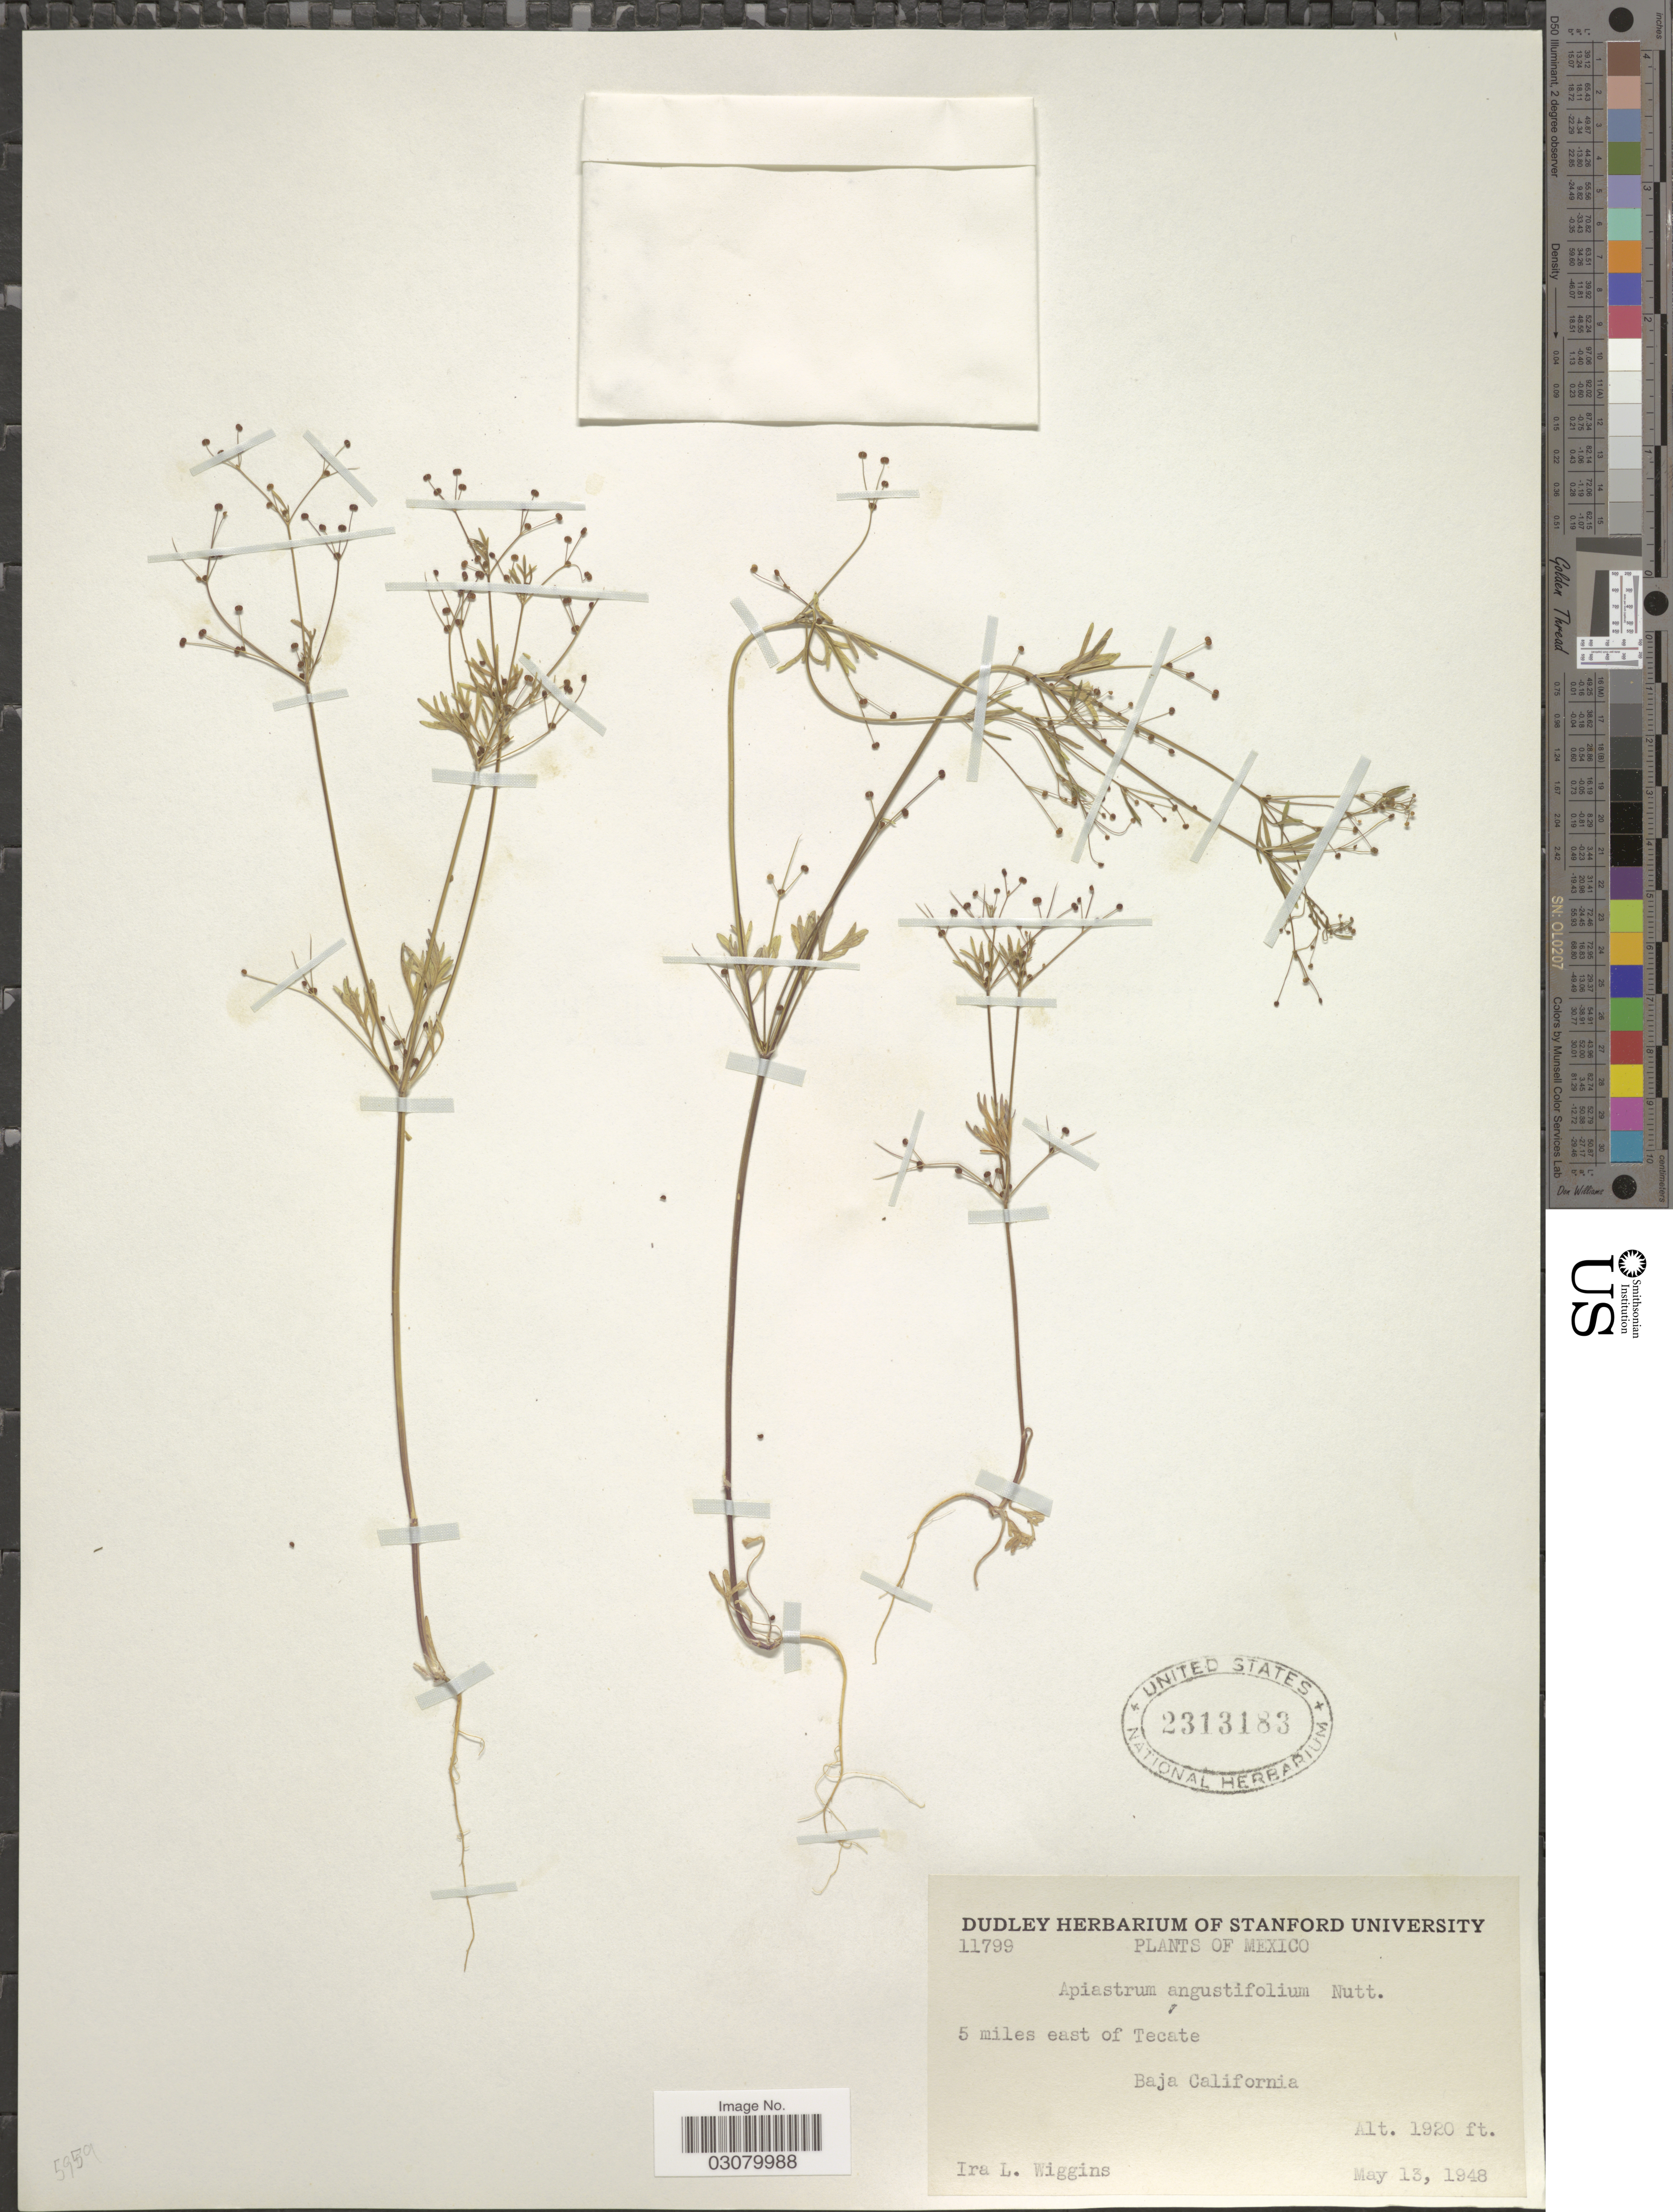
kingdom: Plantae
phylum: Tracheophyta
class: Magnoliopsida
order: Apiales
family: Apiaceae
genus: Apiastrum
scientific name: Apiastrum angustifolium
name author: Nutt.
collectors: I. L. Wiggins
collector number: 11799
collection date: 1948-05-13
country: Mexico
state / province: Baja California Norte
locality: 5 miles east of Tecate.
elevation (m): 585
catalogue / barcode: US 2313183